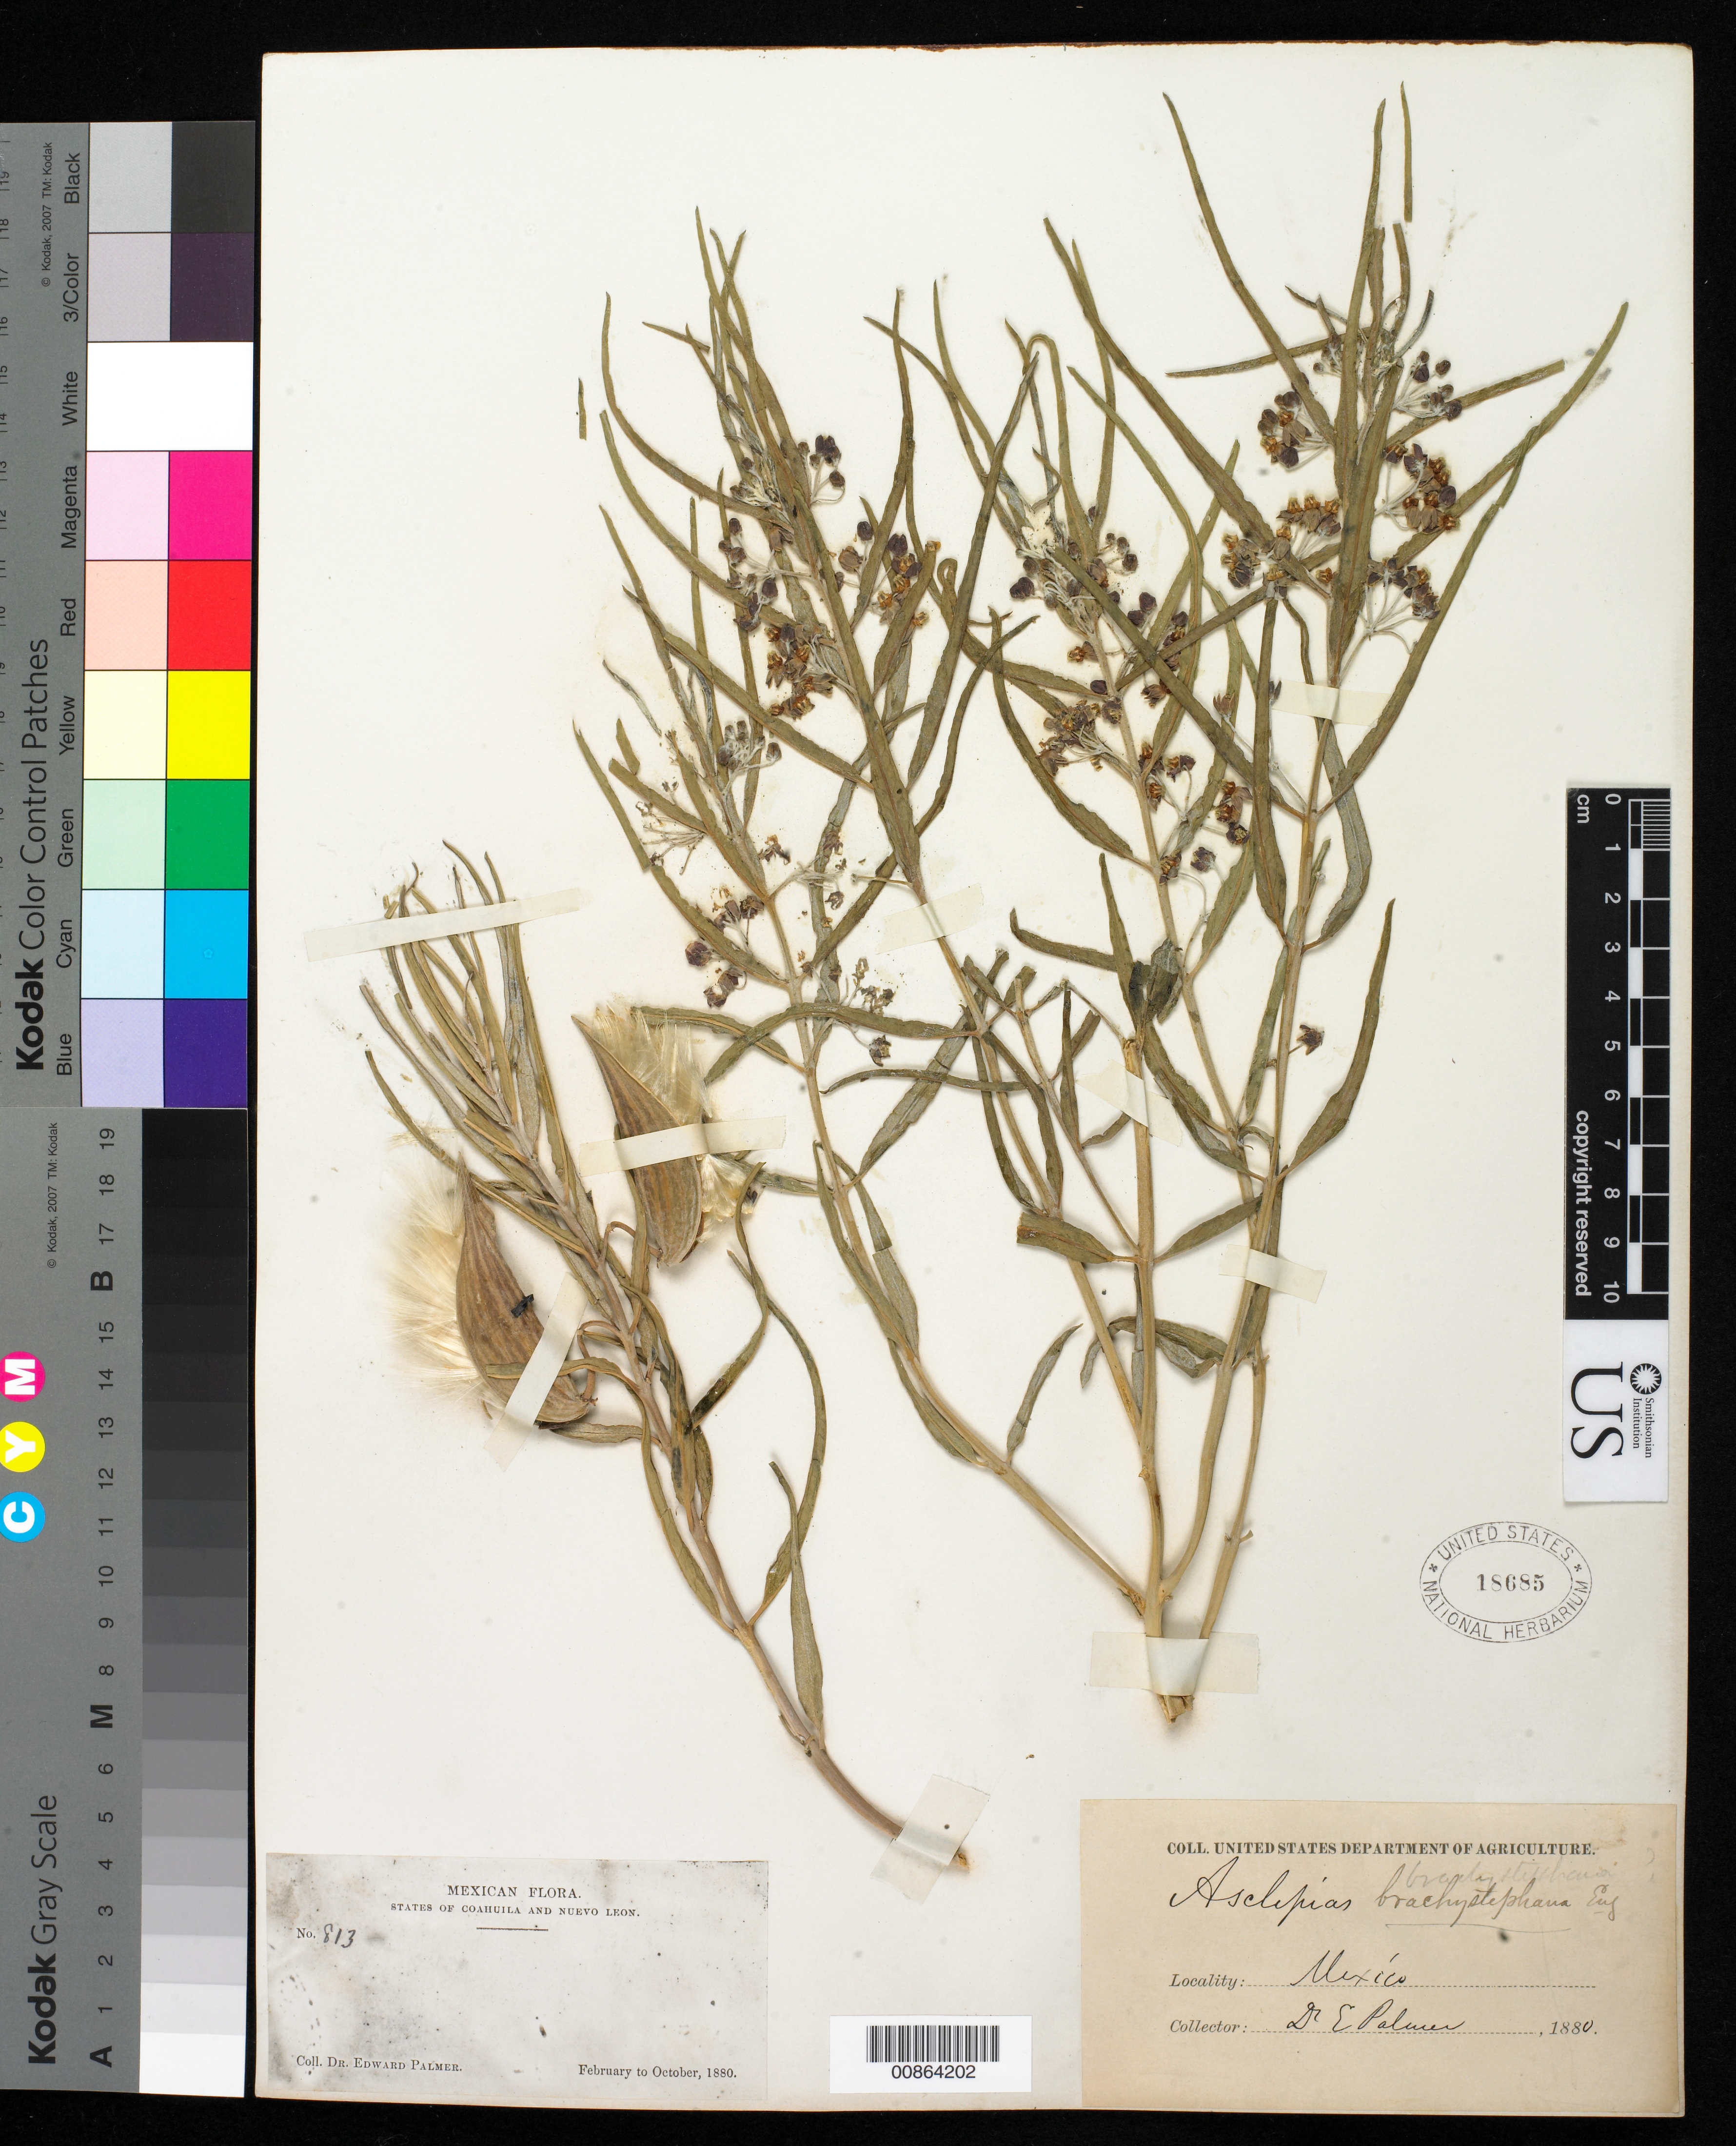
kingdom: Plantae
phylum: Tracheophyta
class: Magnoliopsida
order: Gentianales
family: Apocynaceae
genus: Asclepias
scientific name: Asclepias brachystephana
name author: Engelm. ex Torr. in Emory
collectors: E. Palmer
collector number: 813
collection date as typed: Feb 1880 to -- Oct 1880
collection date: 1880-02/1880-10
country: Mexico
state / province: Coahuila / Nuevo León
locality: States of Coahuila and Nuevo León.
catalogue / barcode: US 18685